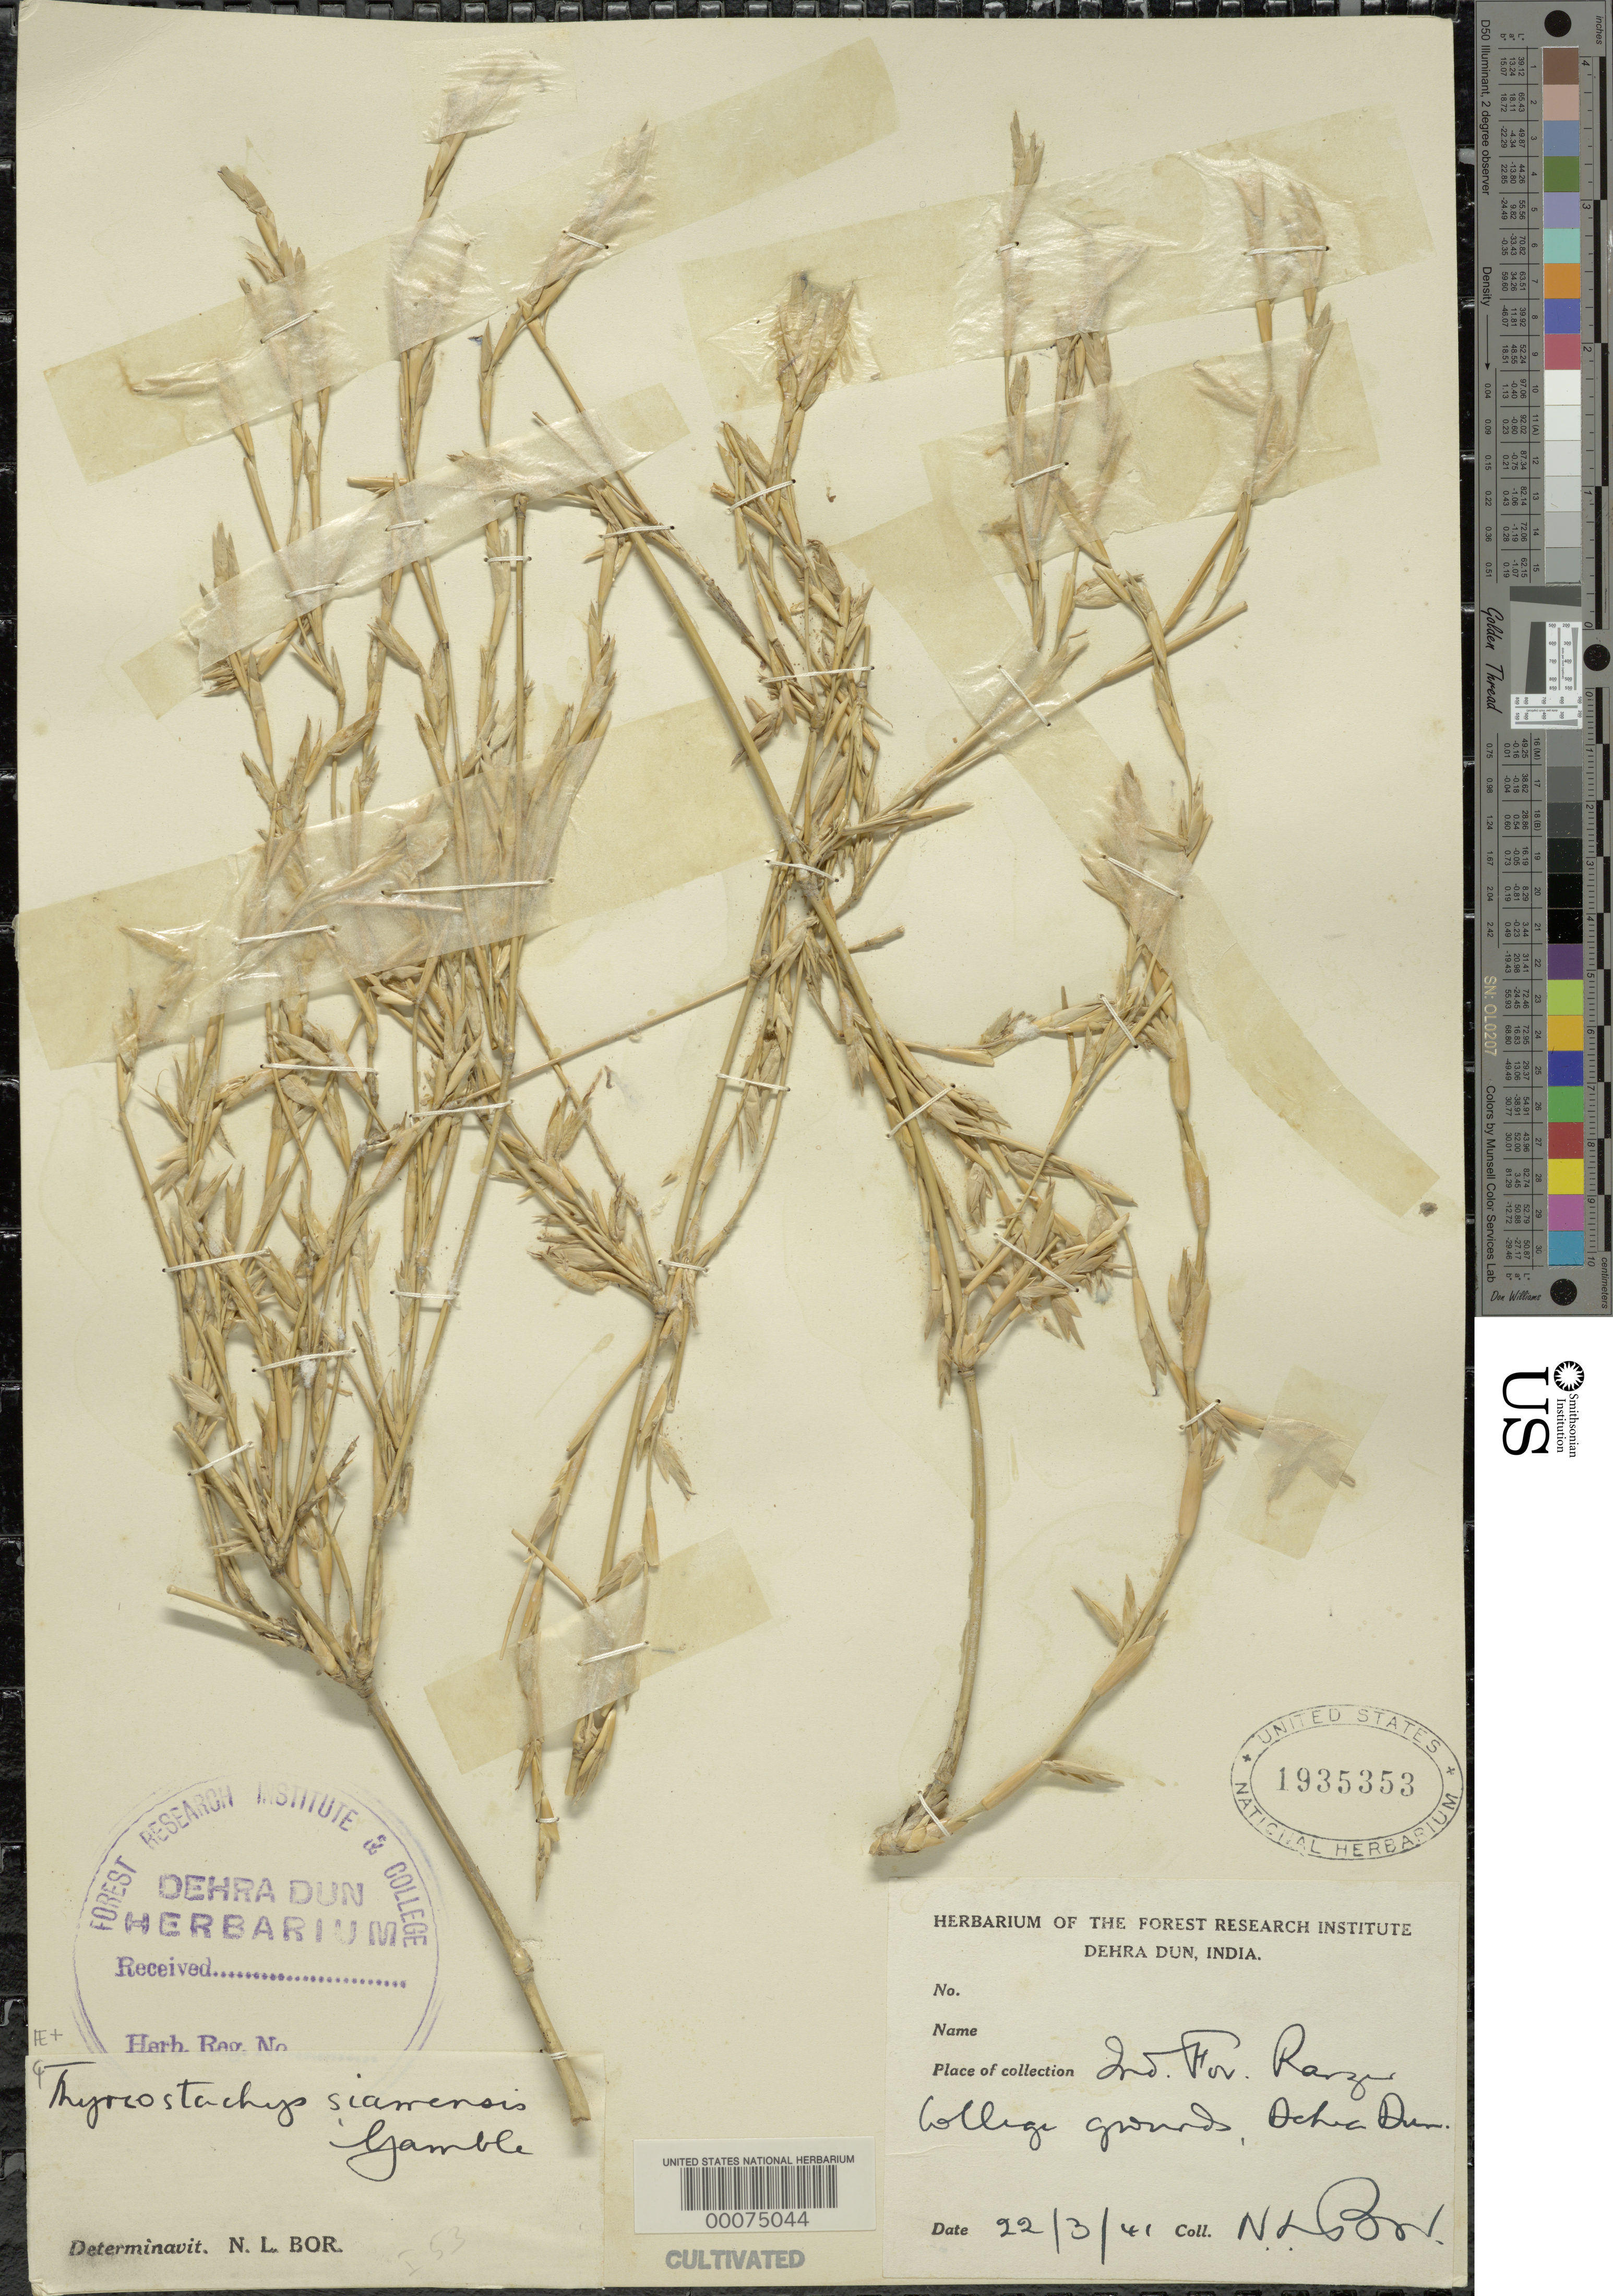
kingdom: Plantae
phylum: Tracheophyta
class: Liliopsida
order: Poales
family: Poaceae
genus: Thyrsostachys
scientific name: Thyrsostachys siamensis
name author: Gamble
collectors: N. L. Bor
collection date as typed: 22 Mar 1941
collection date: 1941-03-22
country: India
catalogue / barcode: US 1935353